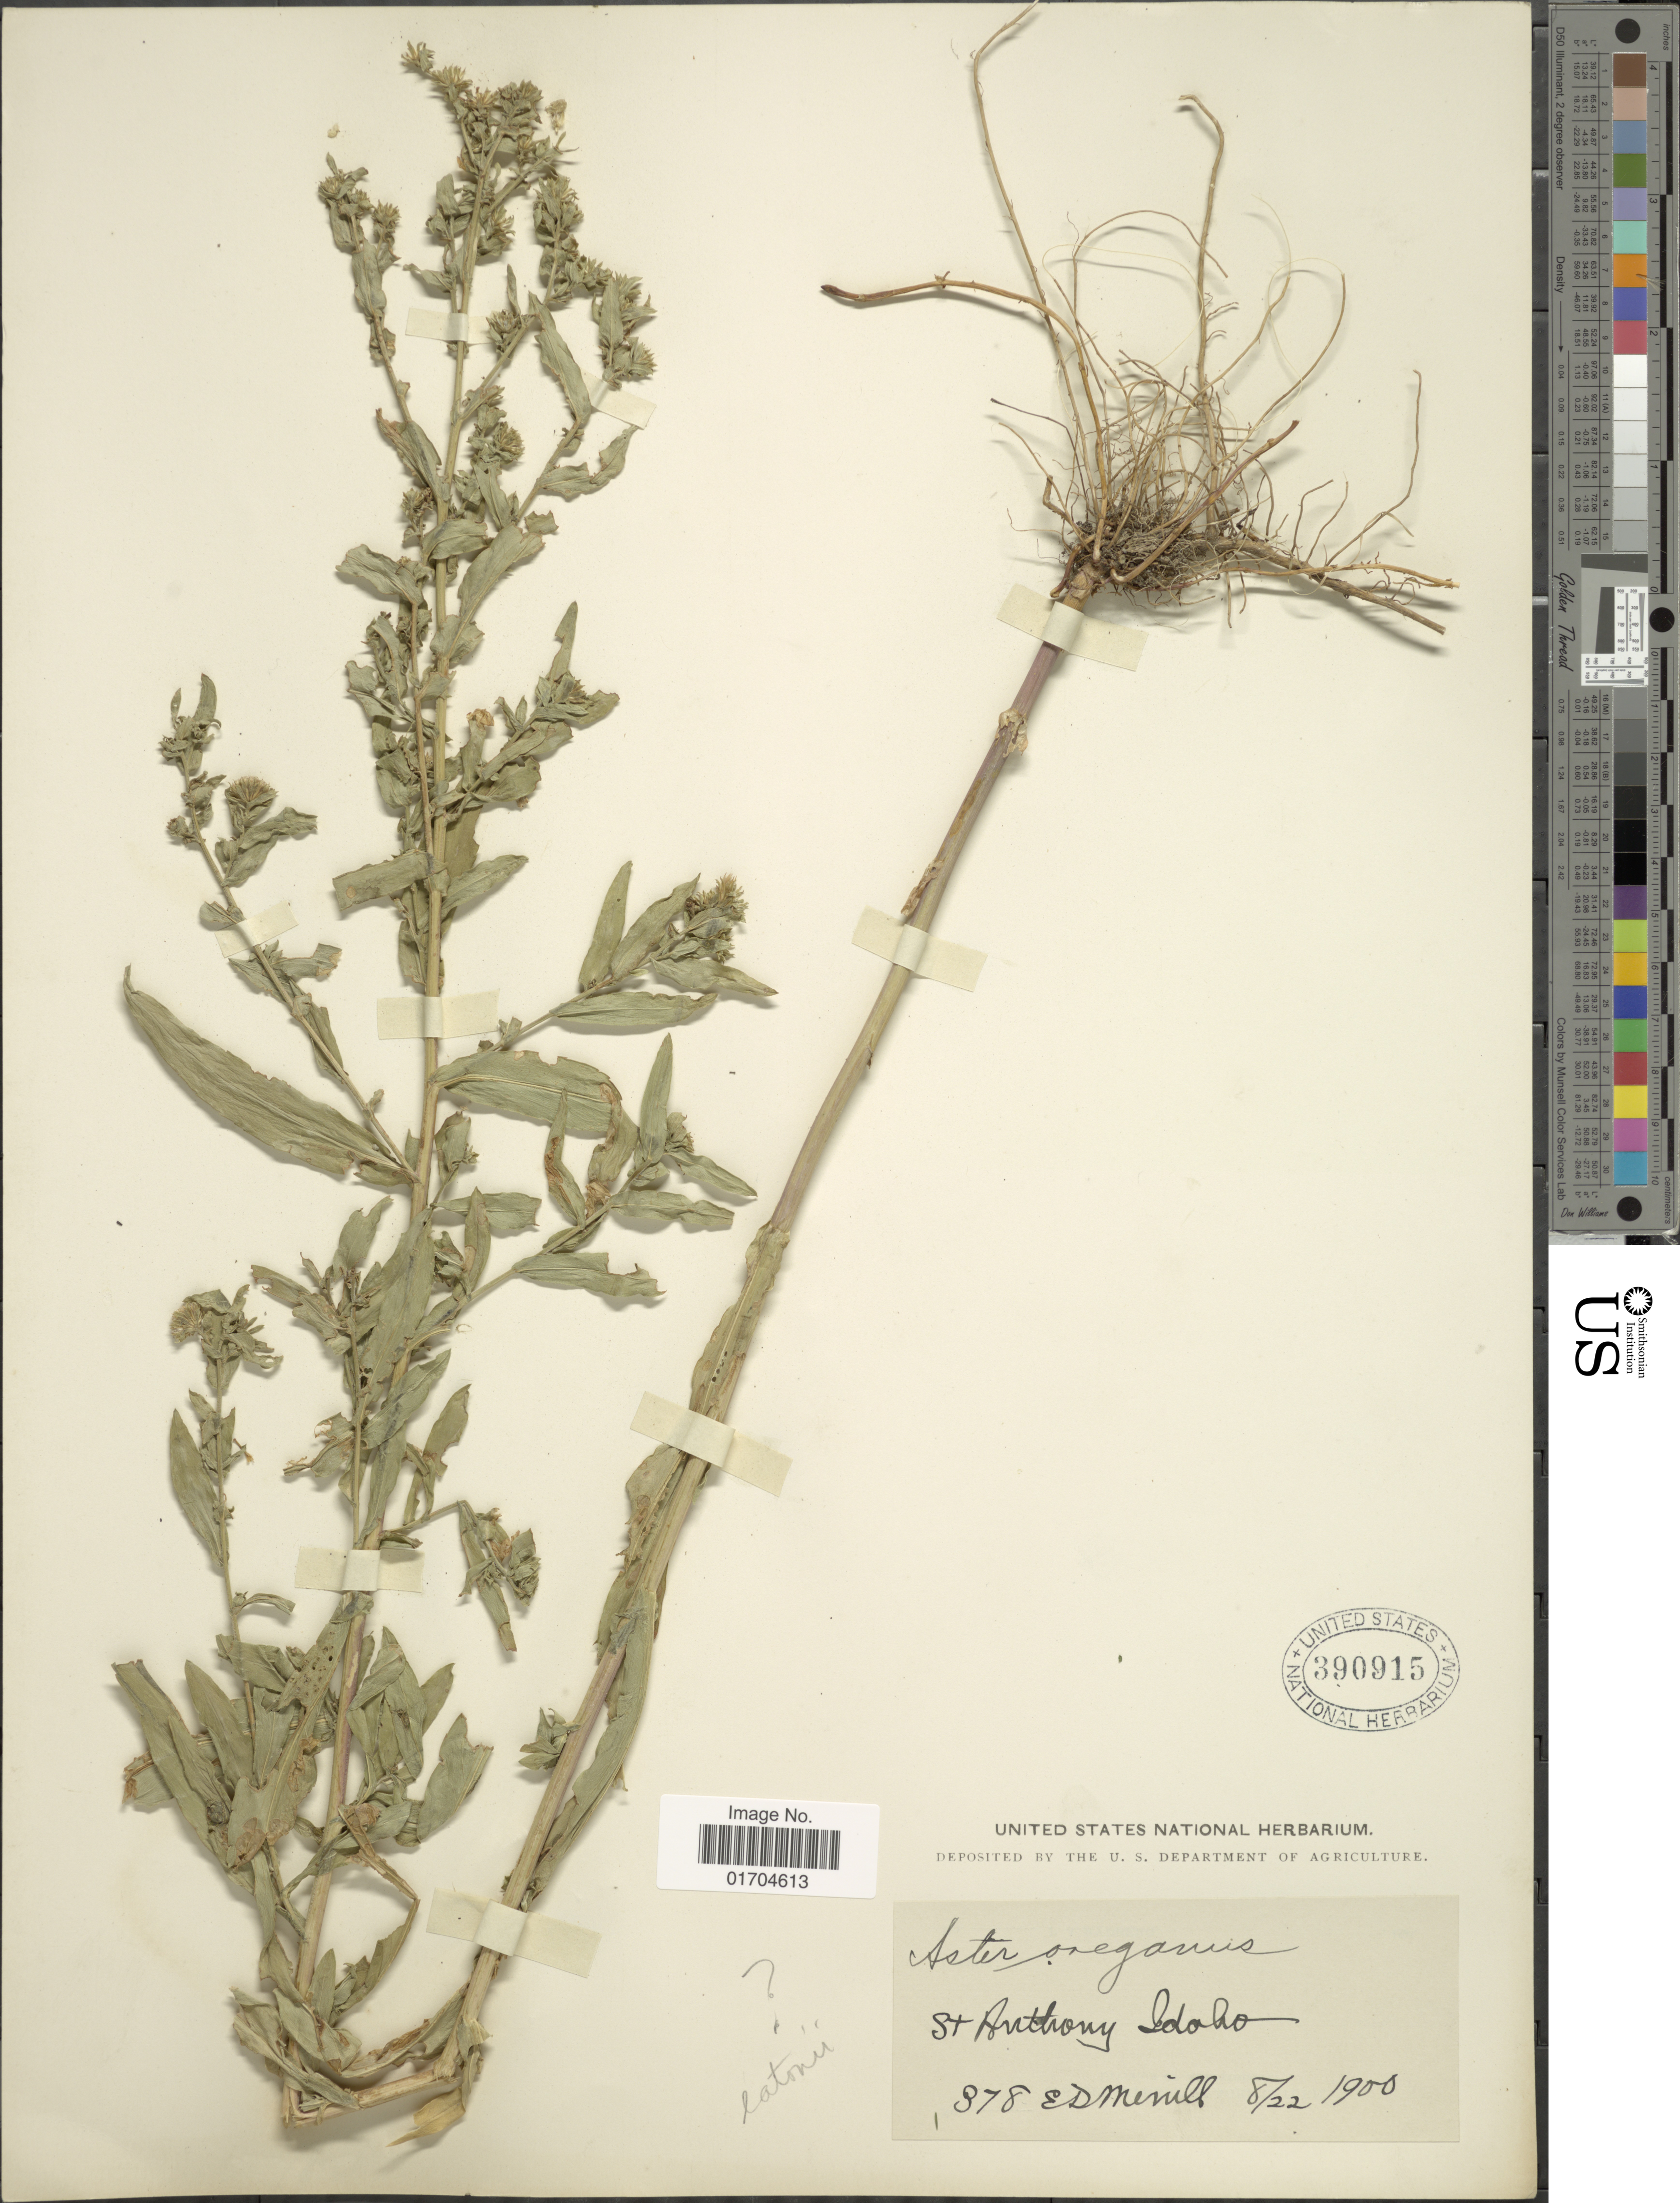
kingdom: Plantae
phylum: Tracheophyta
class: Magnoliopsida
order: Asterales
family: Asteraceae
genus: Symphyotrichum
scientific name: Symphyotrichum sp.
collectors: E. D. Merrill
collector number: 878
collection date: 1900-08-22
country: United States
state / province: Idaho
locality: St Anthony.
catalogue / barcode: US 390915